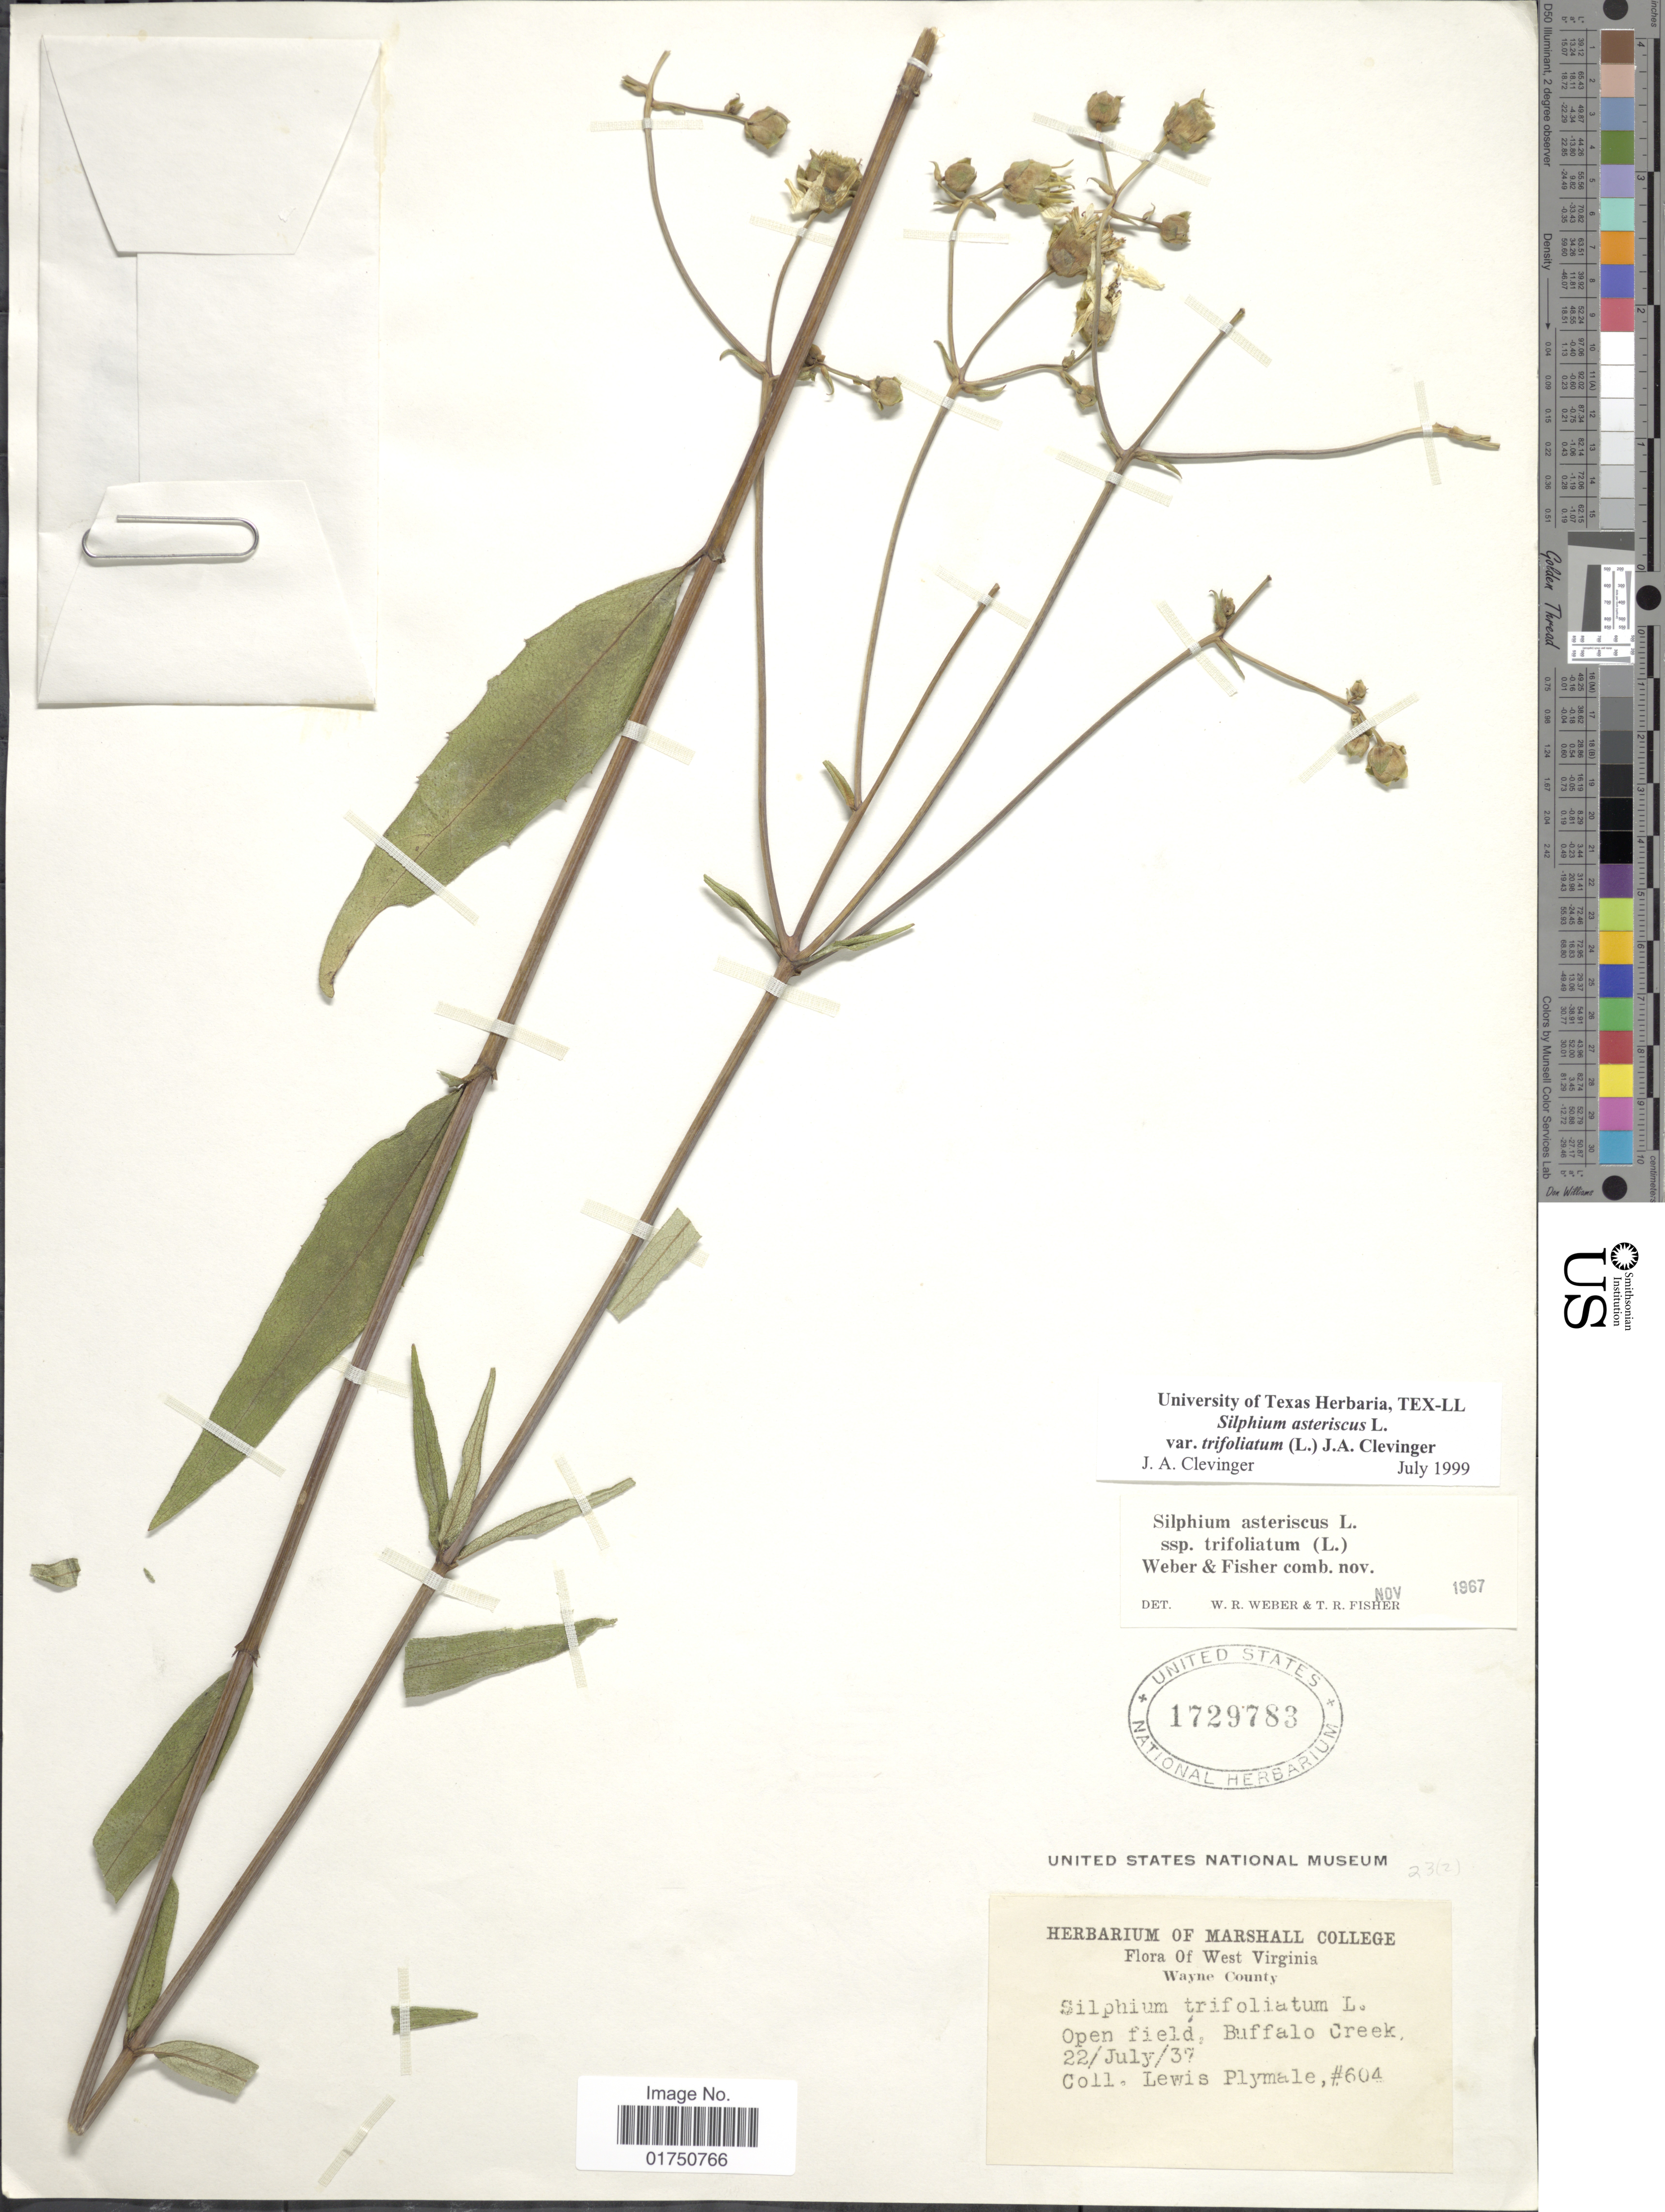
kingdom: Plantae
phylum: Tracheophyta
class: Magnoliopsida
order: Asterales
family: Asteraceae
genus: Silphium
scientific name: Silphium asteriscus var. trifoliatum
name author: (L.) Clevinger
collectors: L. Plymale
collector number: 604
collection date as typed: Transcribed d/m/y: 22/7/37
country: United States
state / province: West Virginia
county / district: Wayne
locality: West Virginia. Wayne County. Open field, Buffalo Creek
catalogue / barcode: US 1729783